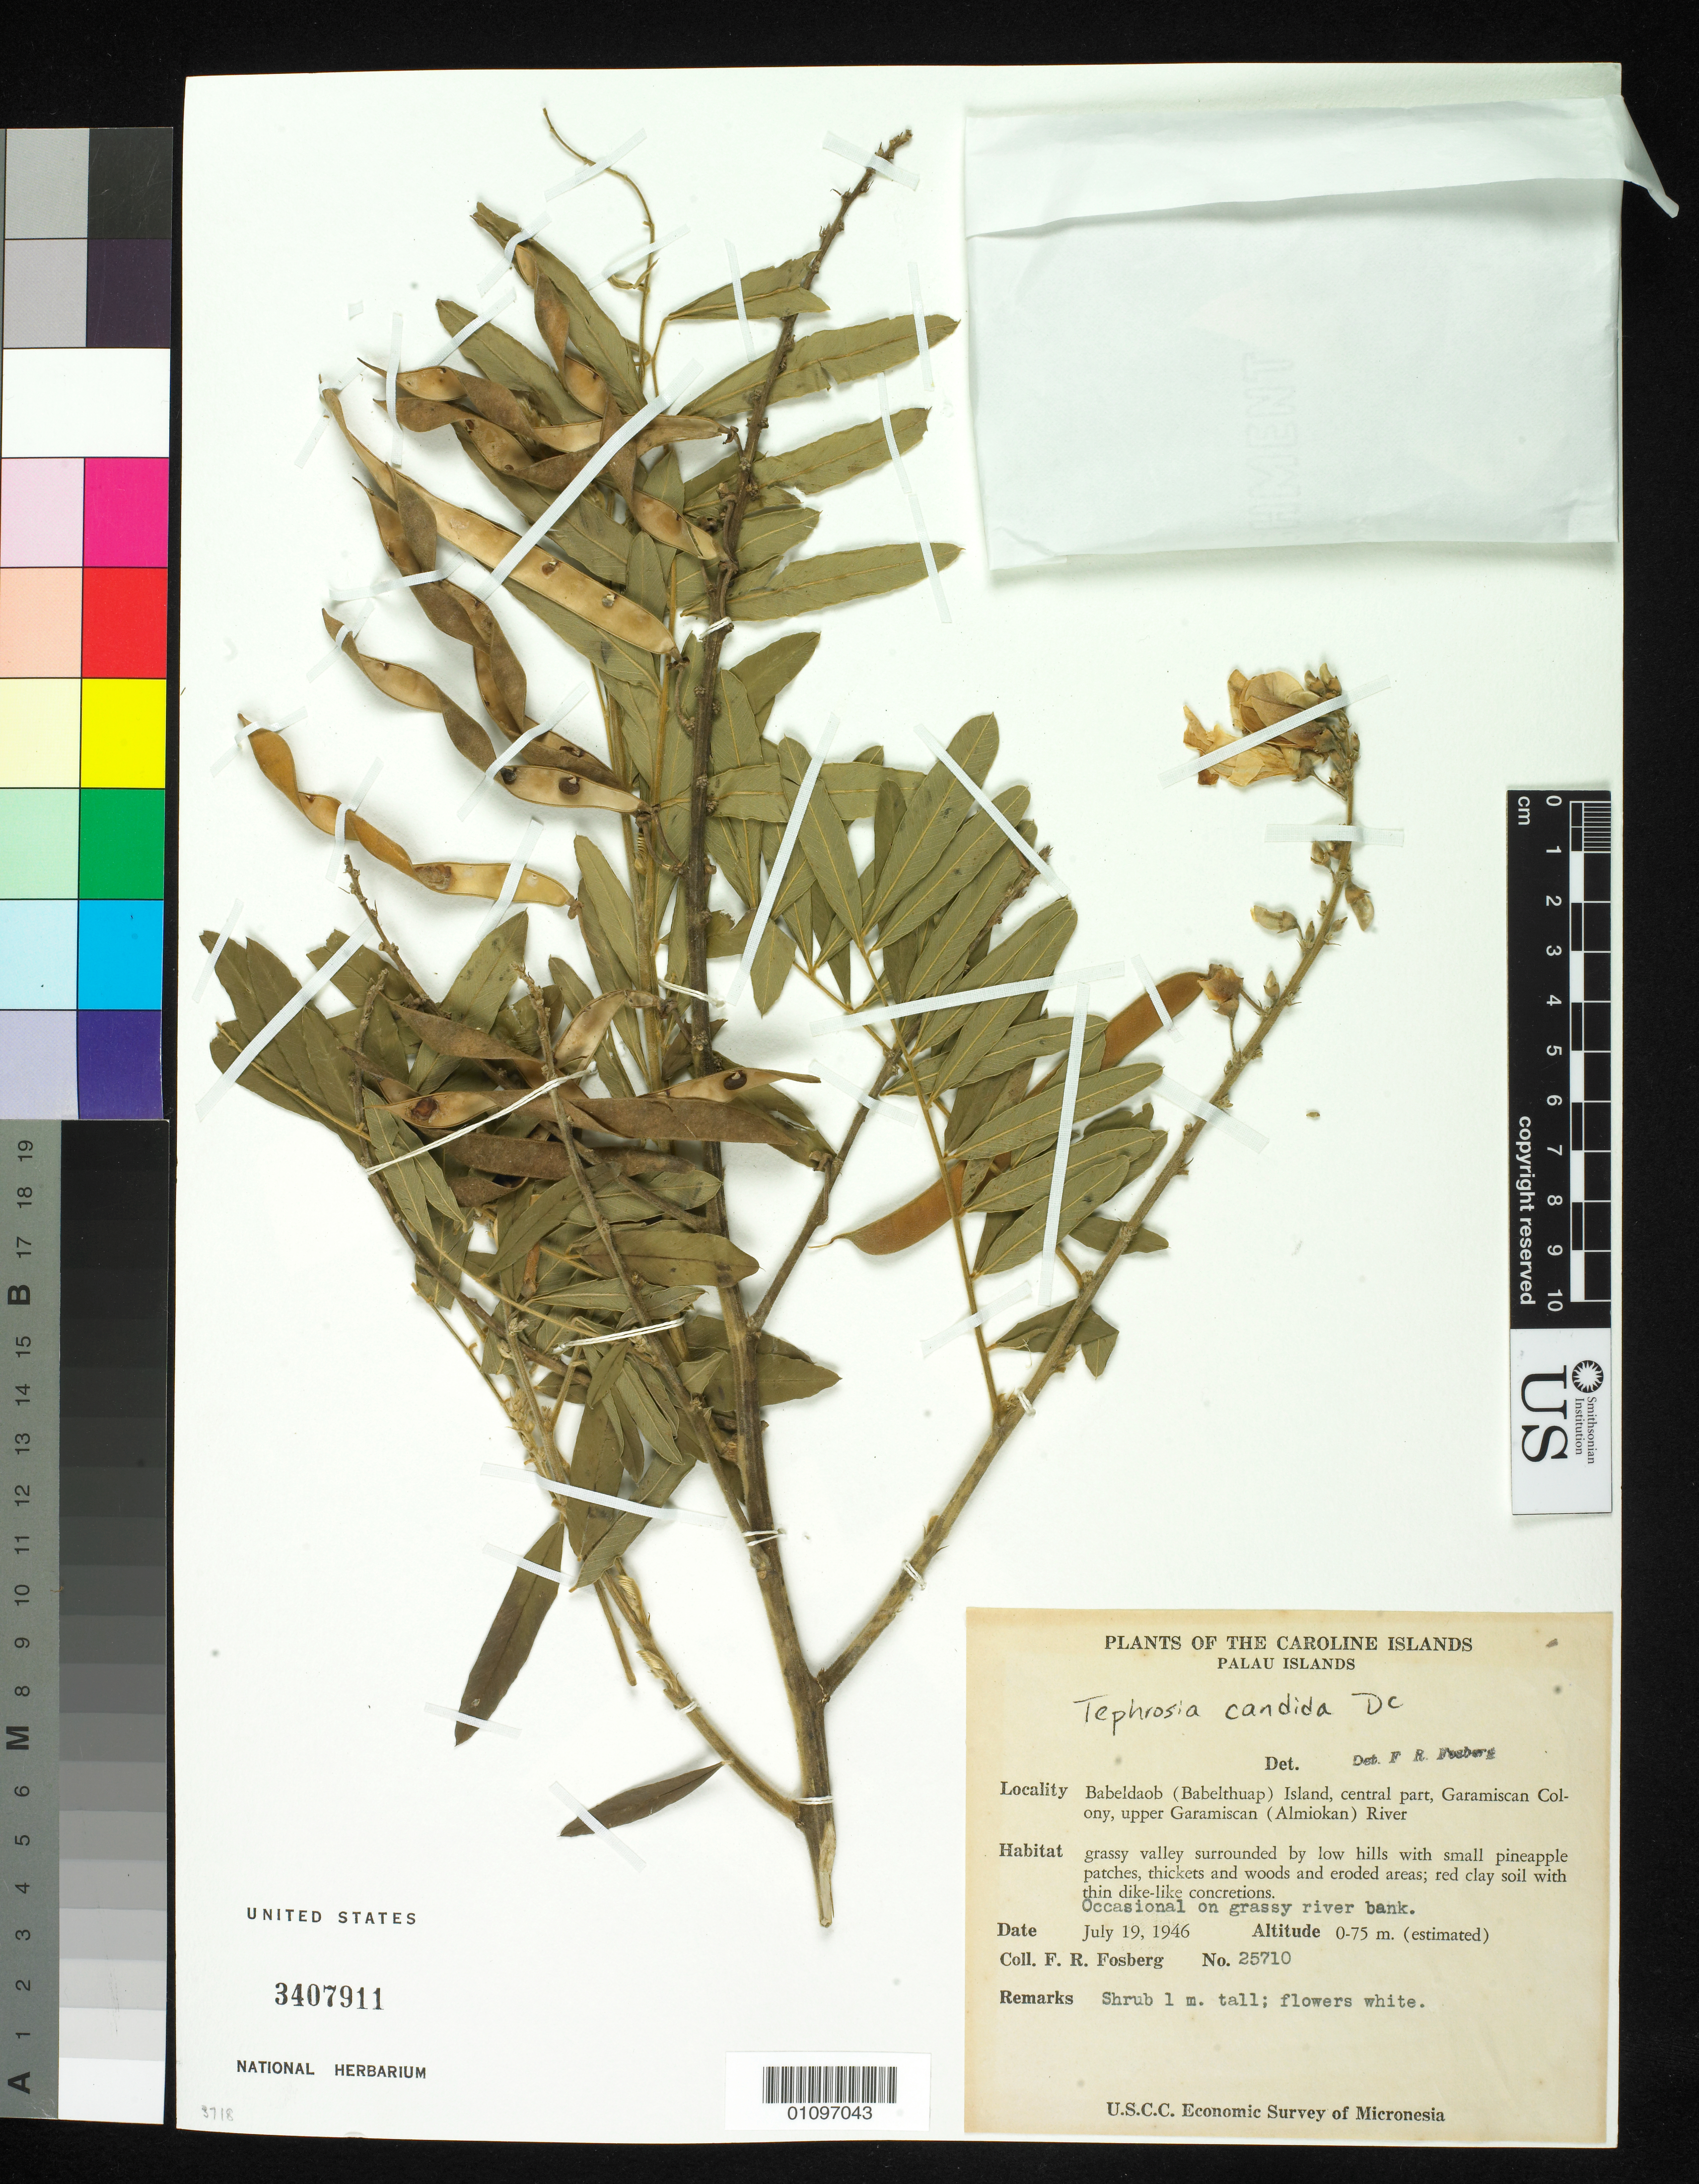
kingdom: Plantae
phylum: Tracheophyta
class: Magnoliopsida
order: Fabales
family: Fabaceae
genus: Tephrosia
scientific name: Tephrosia candida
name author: DC.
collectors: F. R. Fosberg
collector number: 25710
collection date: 1946-07-19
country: Palau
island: Babeldaob [Babelthuap]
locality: Garamiscan colony, upper Garamiscan (Almiokan) River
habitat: Grass valley surrounded by low hills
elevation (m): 0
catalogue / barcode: US 3407911